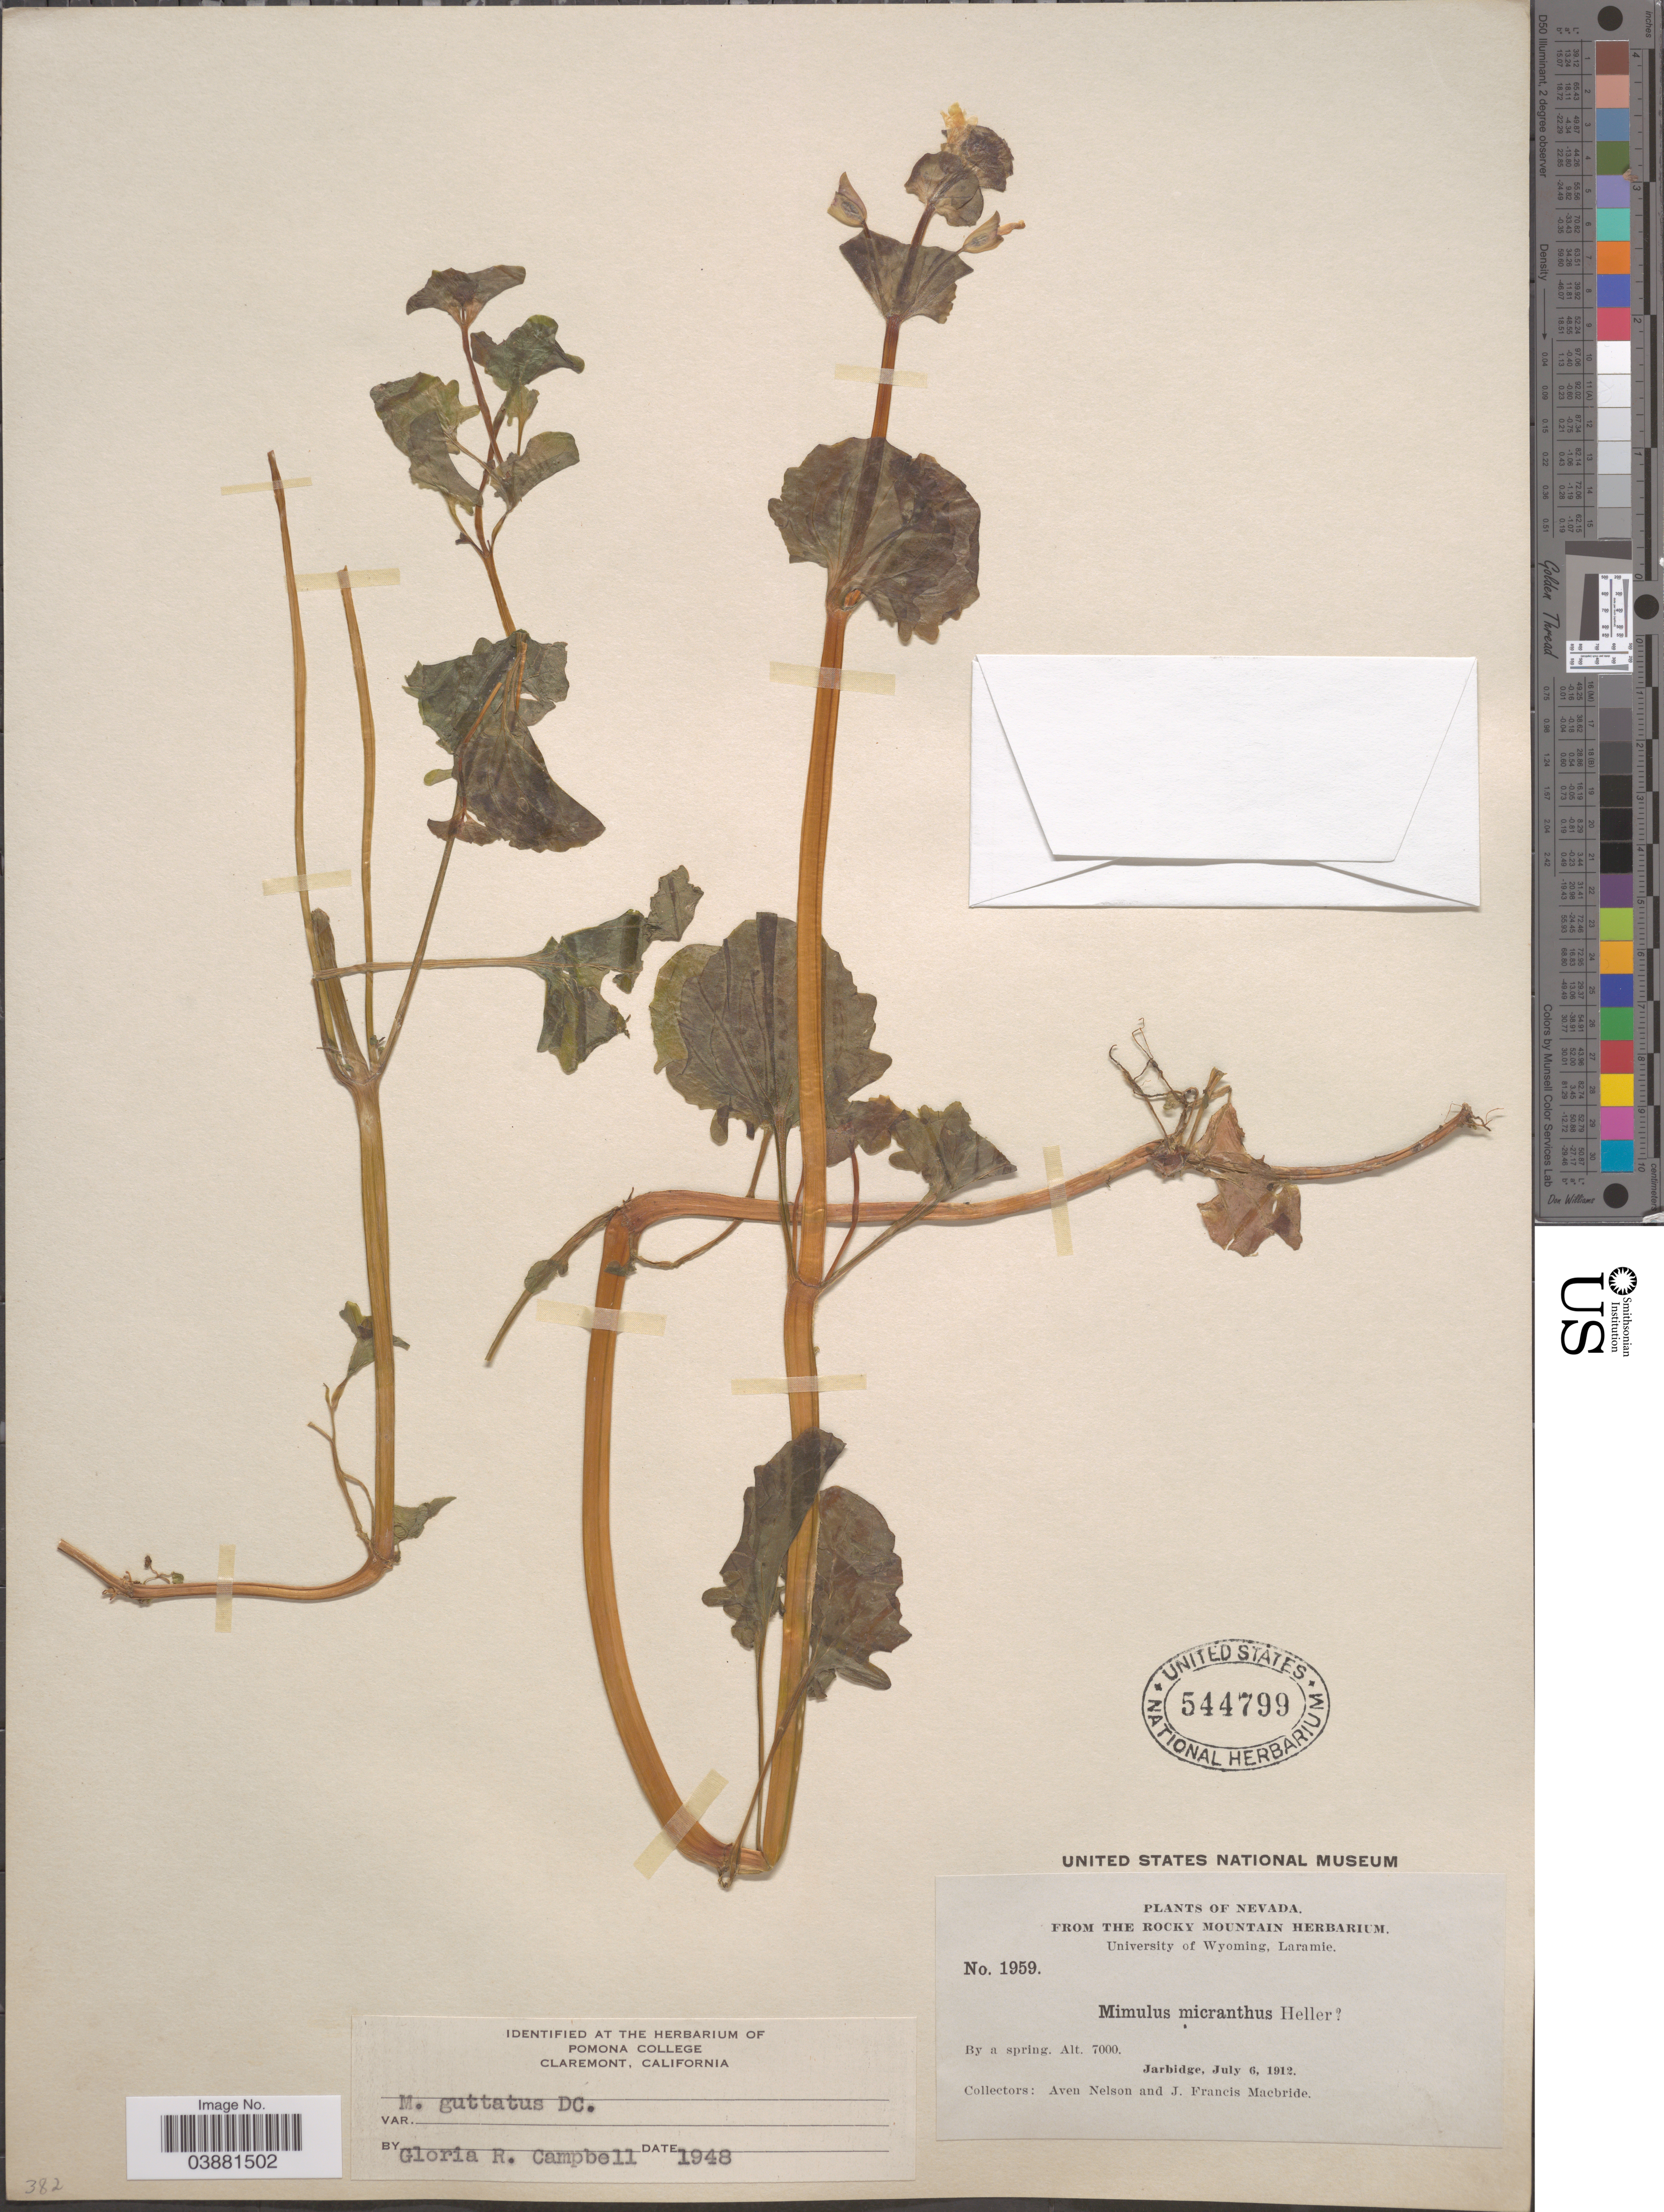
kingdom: Plantae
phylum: Tracheophyta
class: Magnoliopsida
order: Lamiales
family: Phrymaceae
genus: Mimulus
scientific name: Mimulus guttatus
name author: DC.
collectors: A. Nelson & J. F. Macbride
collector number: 1959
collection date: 1912-07-06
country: United States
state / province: Nevada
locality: Jarbridge.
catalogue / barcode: US 544799